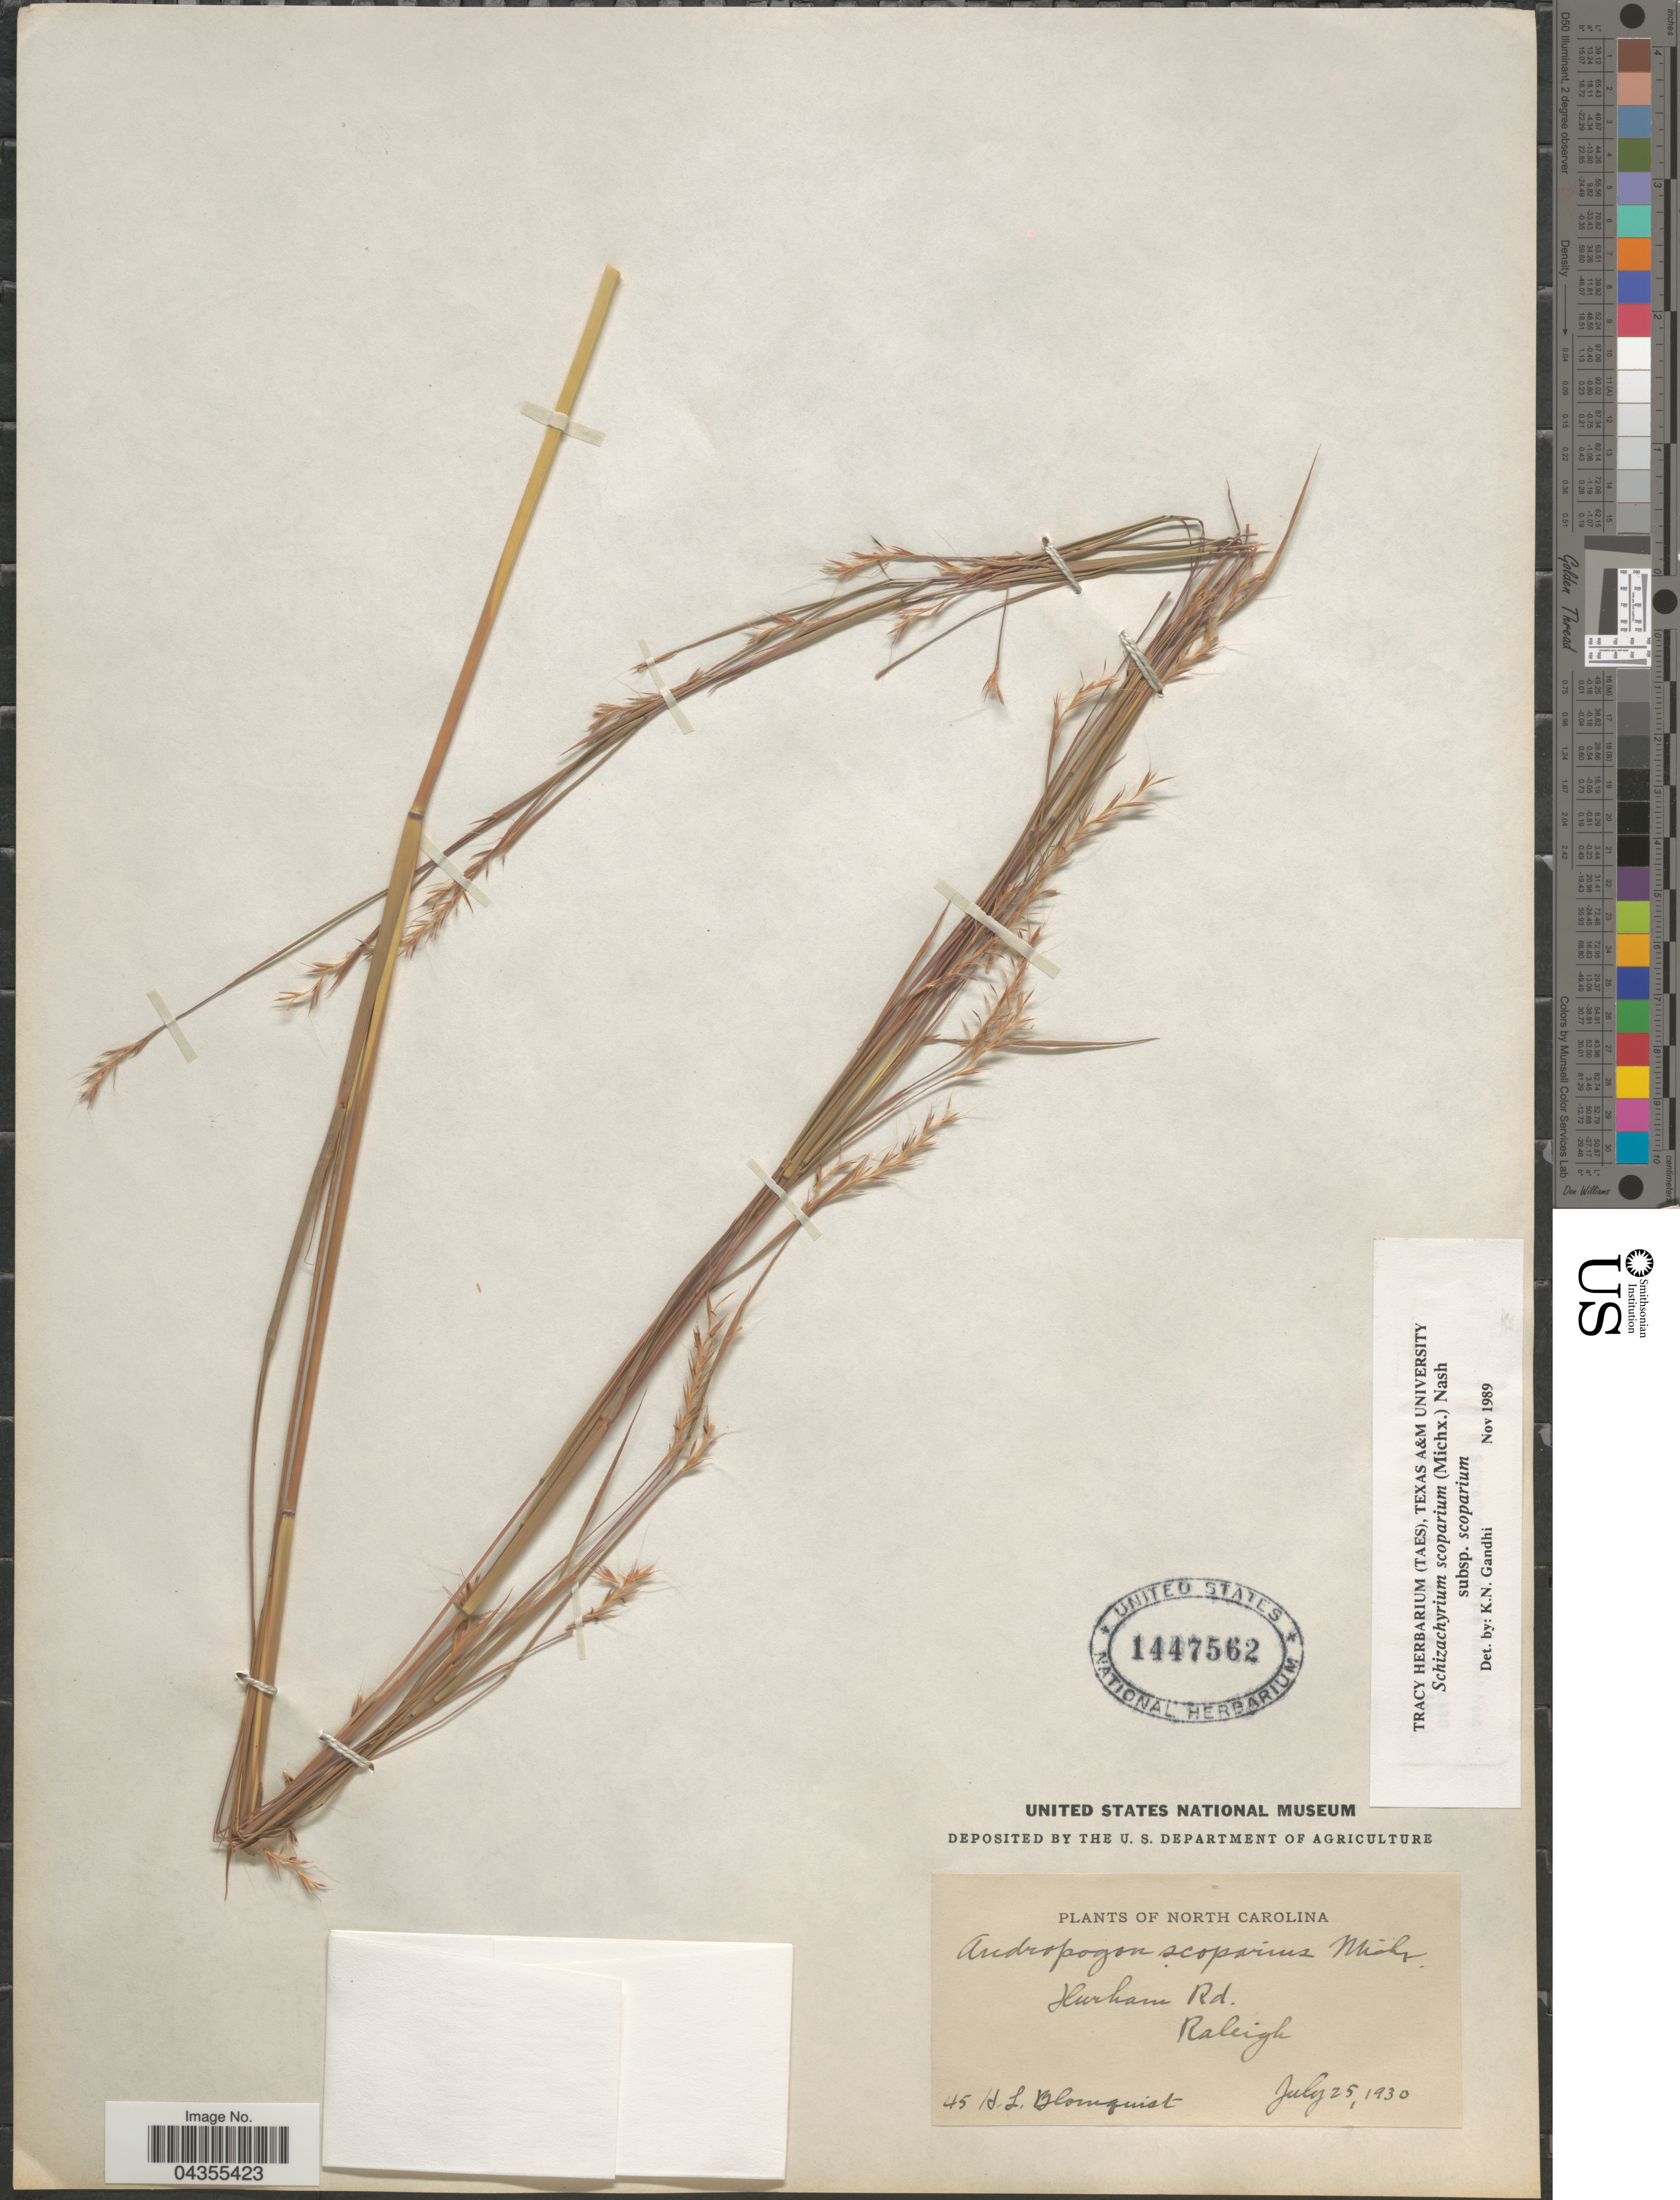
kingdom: Plantae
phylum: Tracheophyta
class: Liliopsida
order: Poales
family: Poaceae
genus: Schizachyrium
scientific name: Schizachyrium scoparium var. scoparium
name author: (Michx.) Nash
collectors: H. Blomquist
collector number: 45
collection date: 1930-07-25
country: United States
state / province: North Carolina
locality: Hurham Rd. Raleigh.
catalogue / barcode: US 1447562